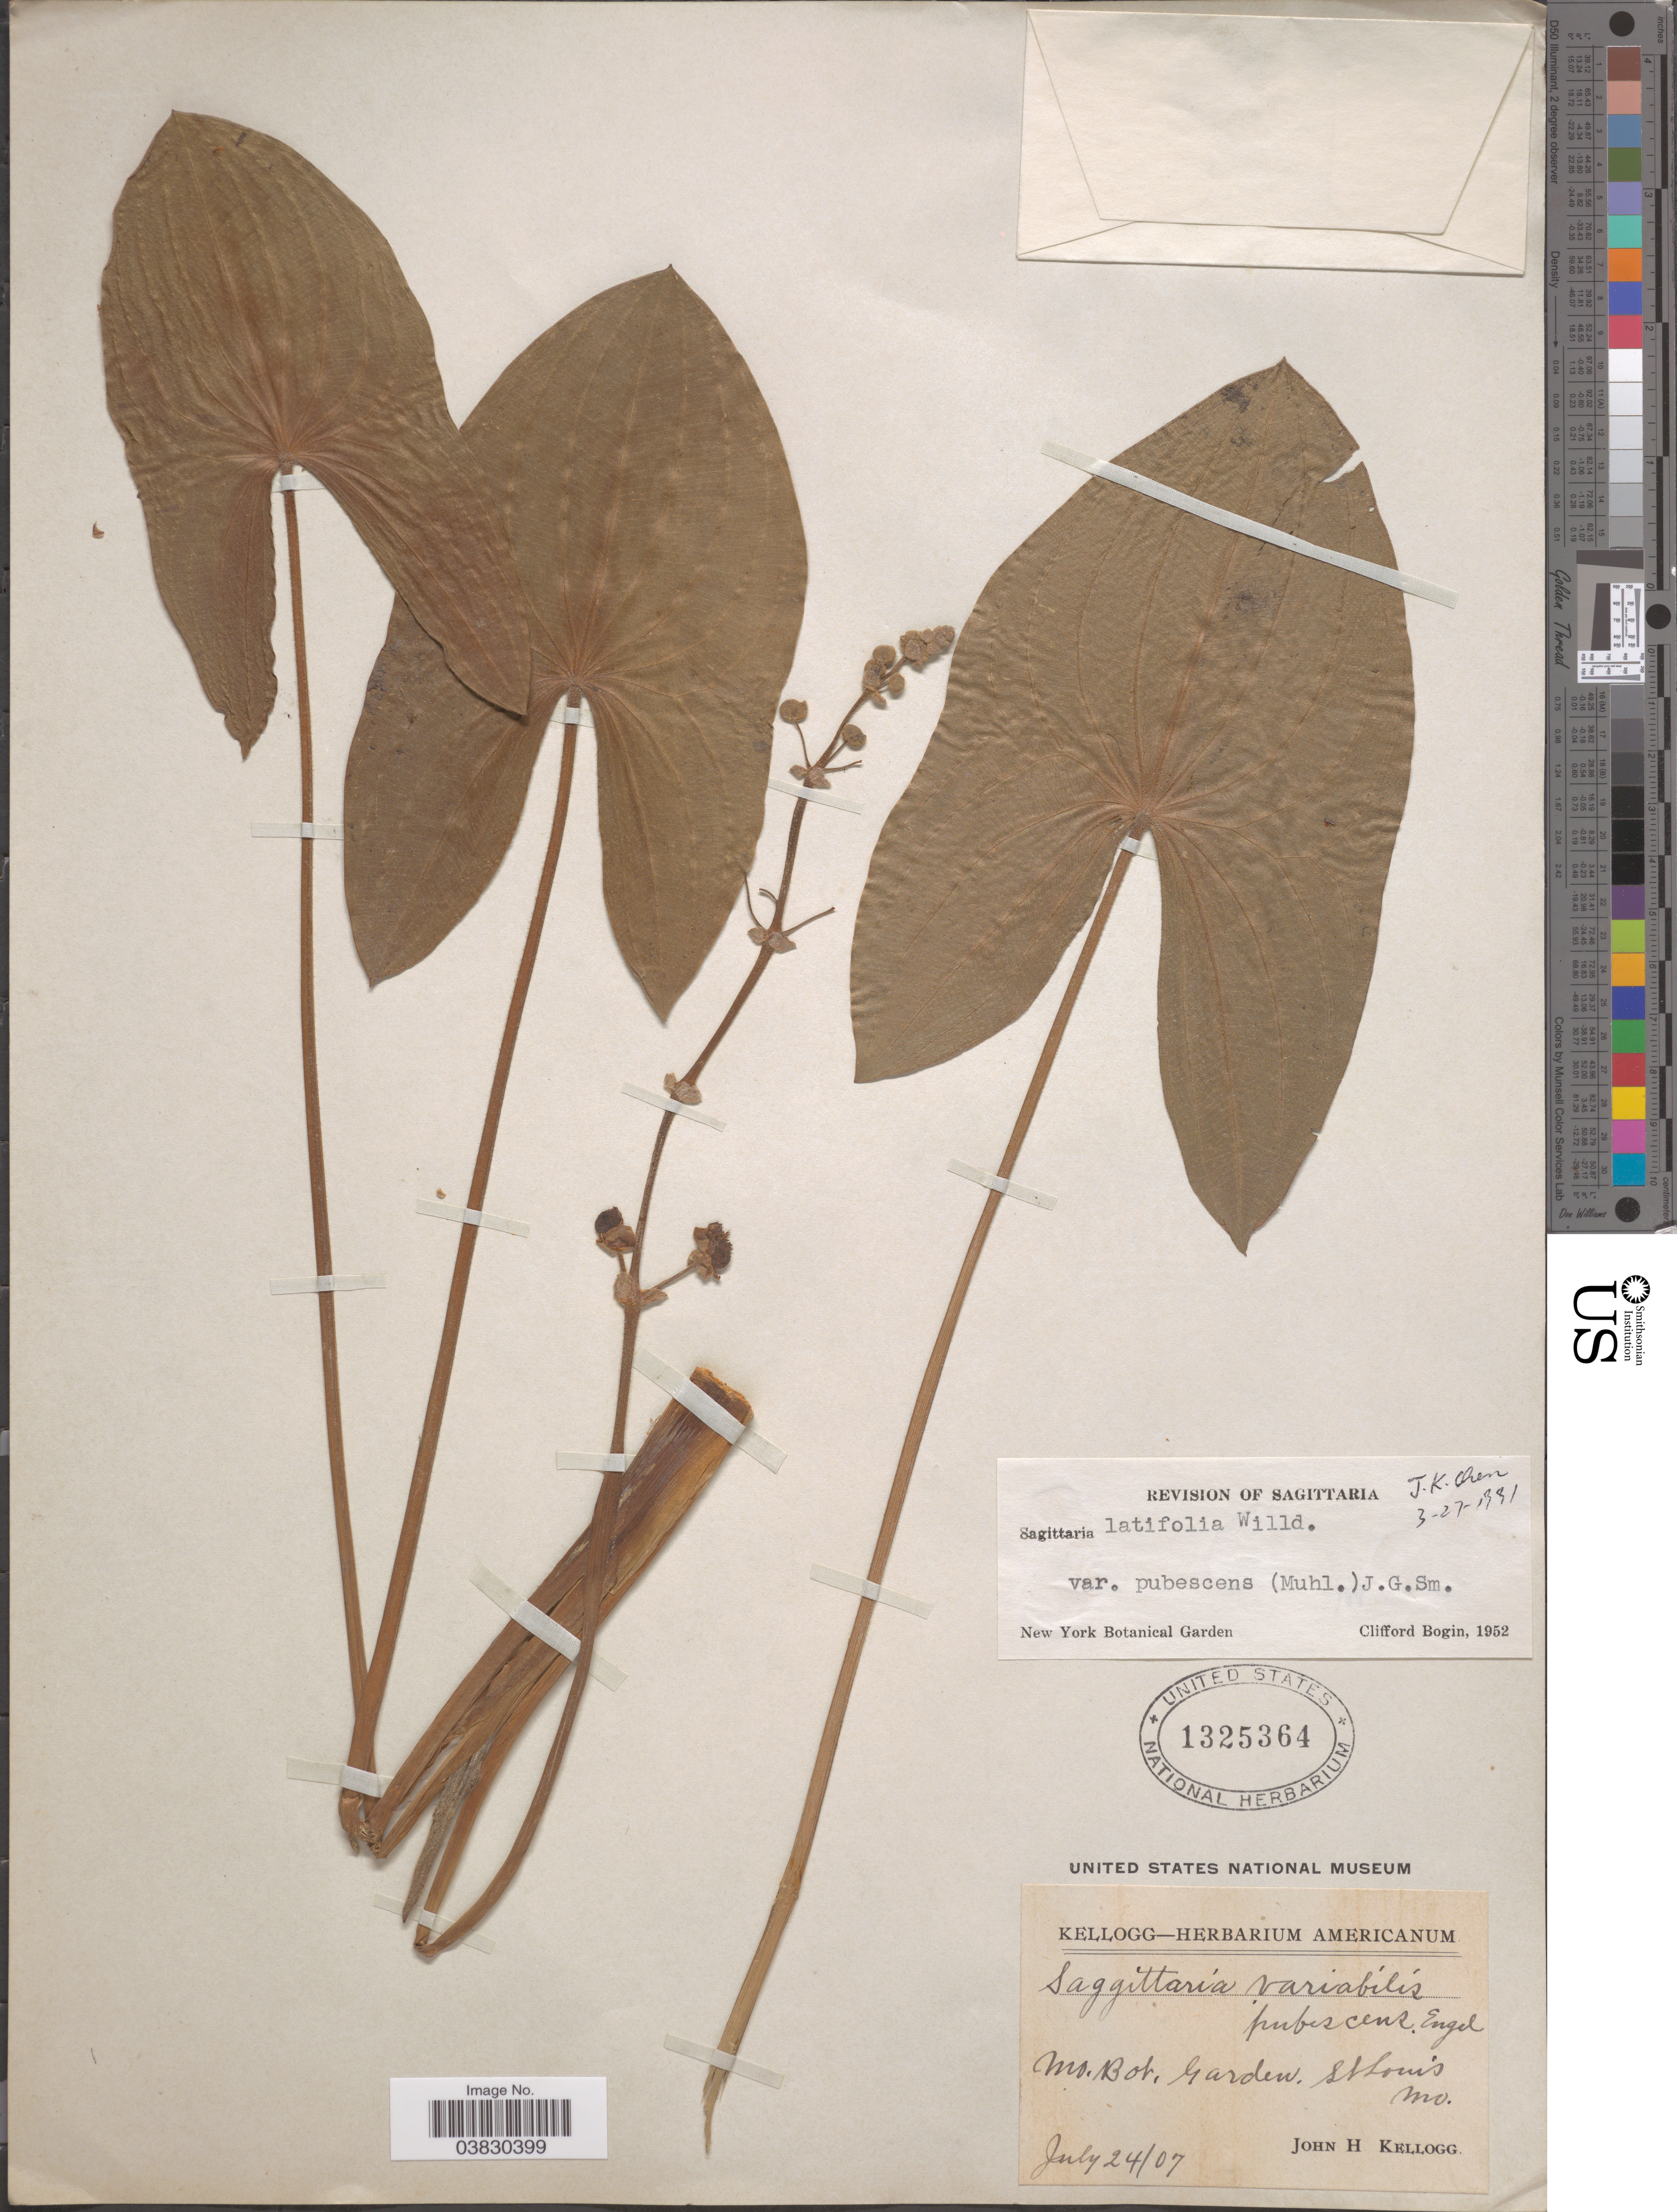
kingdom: Plantae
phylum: Tracheophyta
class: Liliopsida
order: Alismatales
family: Alismataceae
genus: Sagittaria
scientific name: Sagittaria variabilis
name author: Englem. ex A. Gray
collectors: J. H. Kellogg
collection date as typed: Transcribed d/m/y: 24/7/7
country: United States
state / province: Missouri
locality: MO. Bot. Garden. St. Louis.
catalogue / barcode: US 1325364